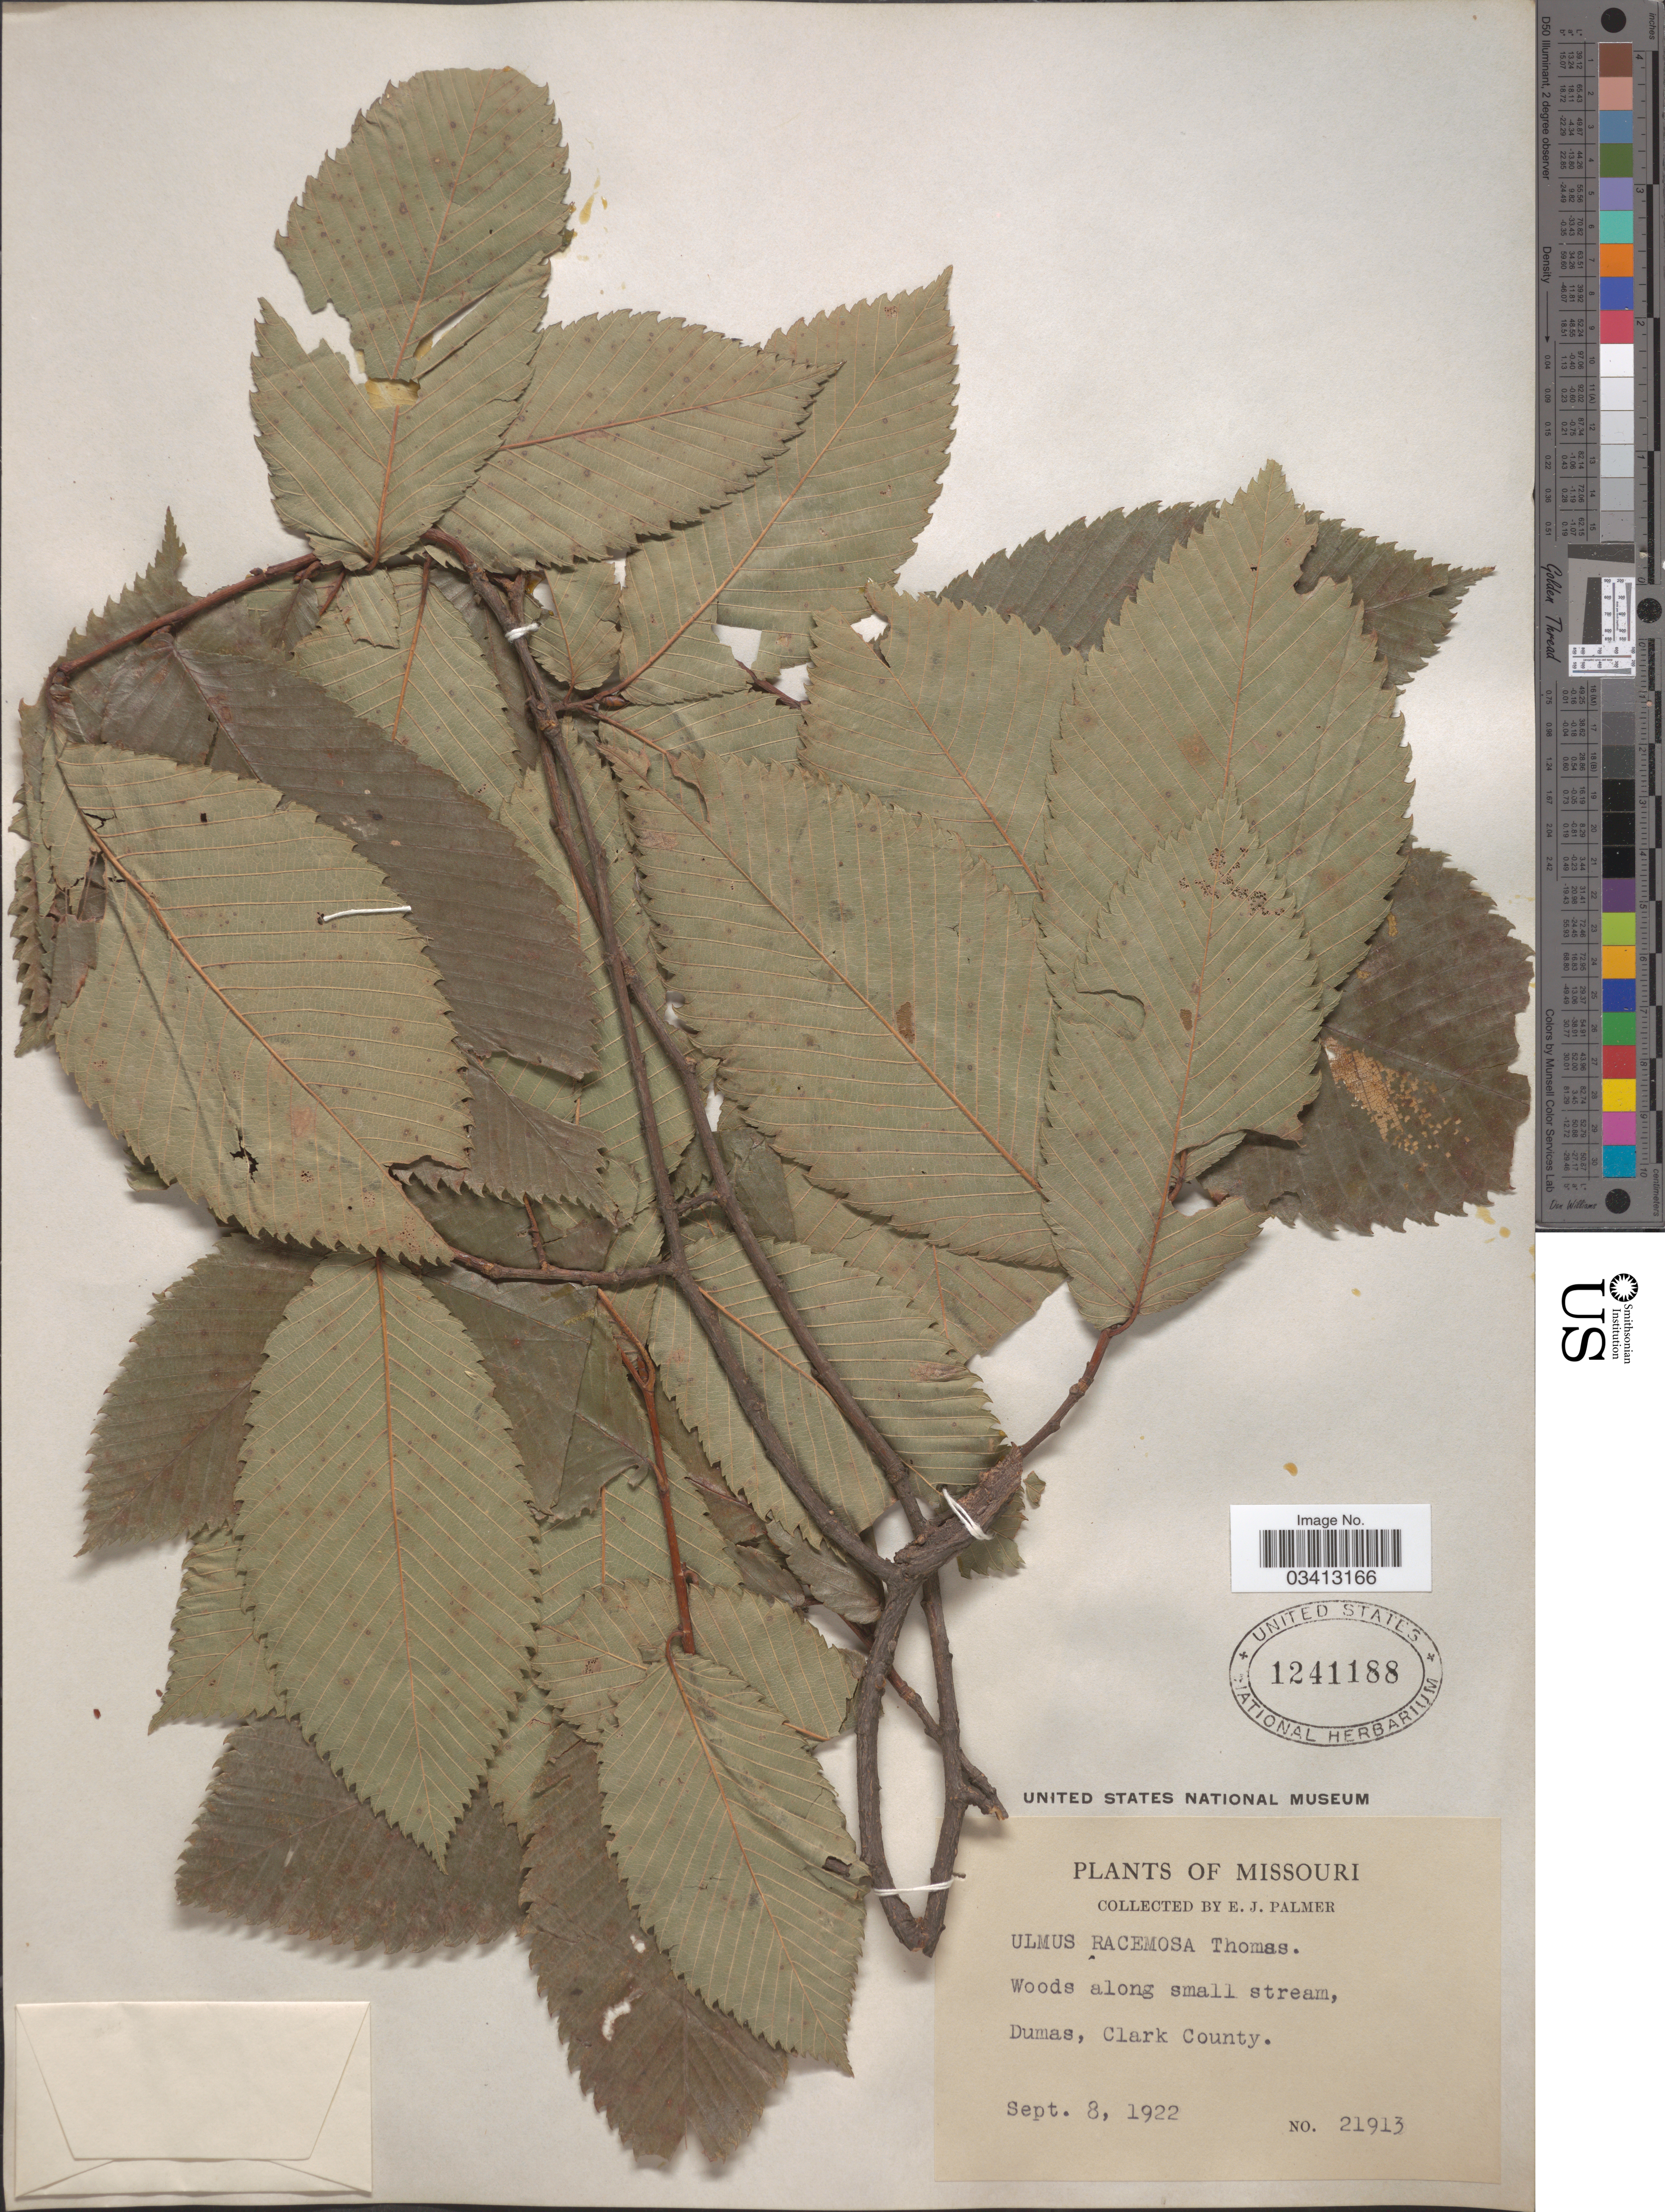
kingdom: Plantae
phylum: Tracheophyta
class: Magnoliopsida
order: Rosales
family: Ulmaceae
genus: Ulmus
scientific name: Ulmus thomasii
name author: Sarg.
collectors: E. J. Palmer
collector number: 21913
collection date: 1922-09-08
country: United States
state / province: Missouri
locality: Dumas, Clark County.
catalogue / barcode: US 1241188